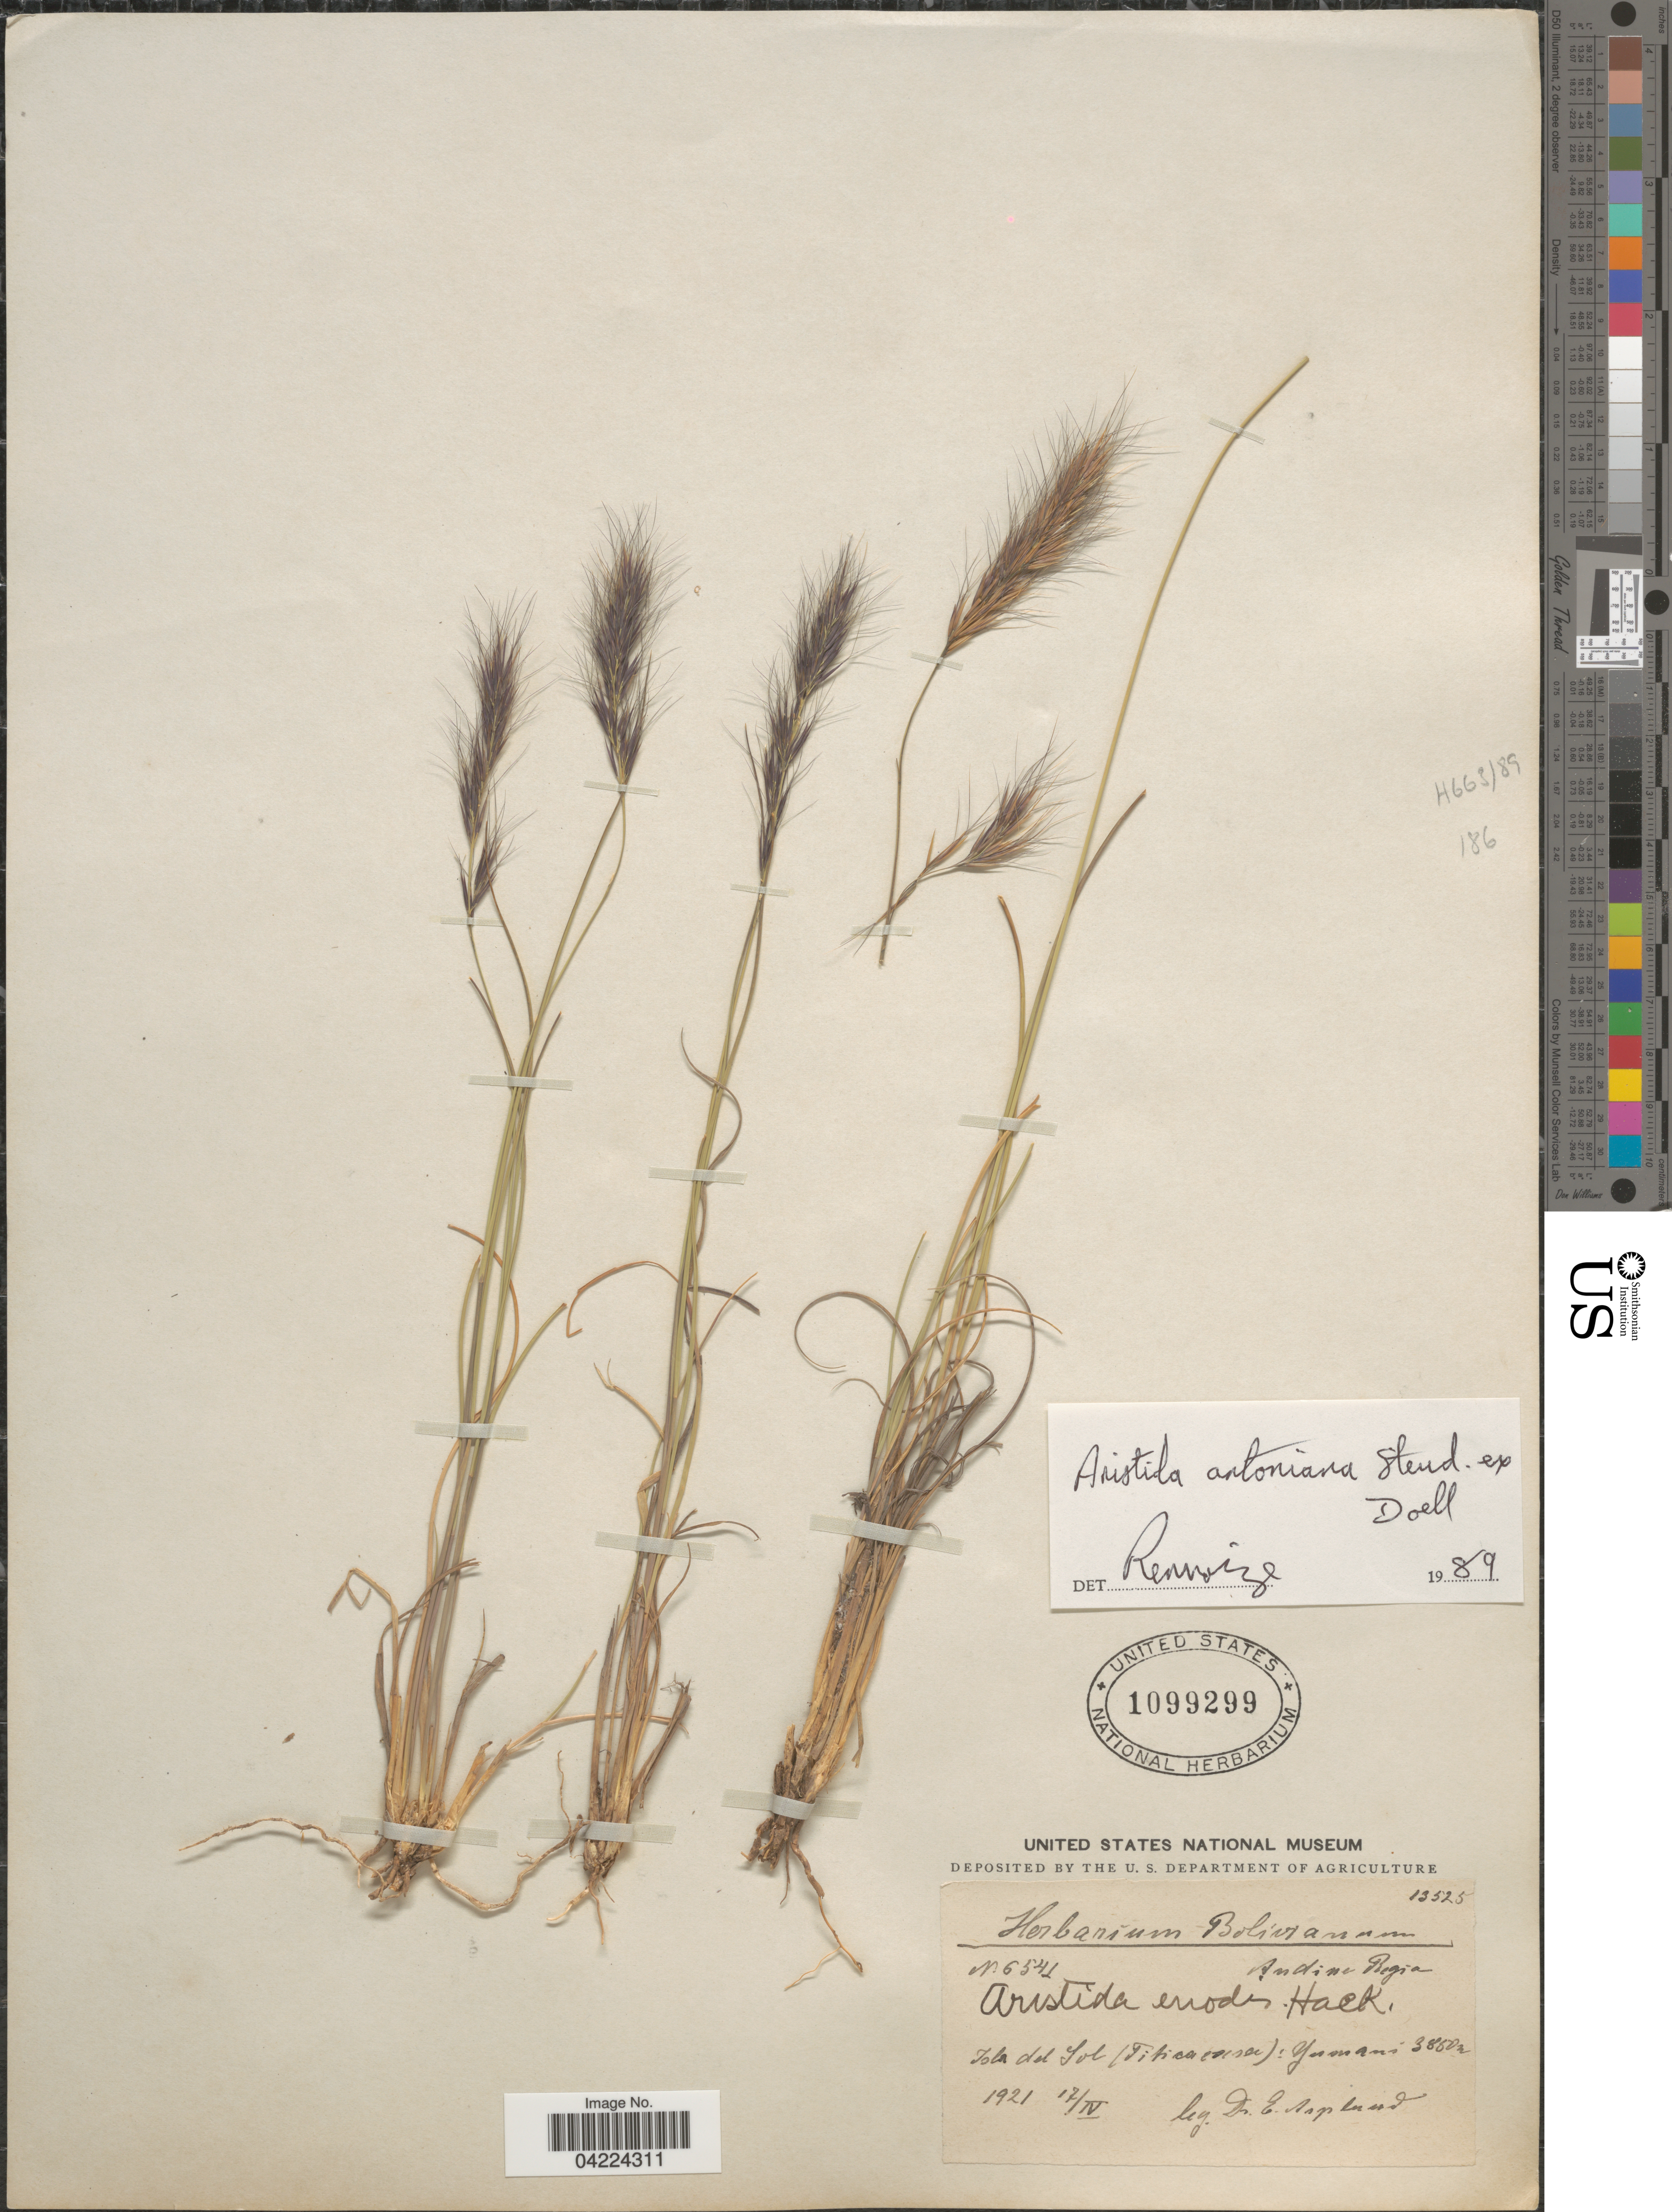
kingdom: Plantae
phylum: Tracheophyta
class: Liliopsida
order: Poales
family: Poaceae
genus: Aristida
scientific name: Aristida antoniana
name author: Steud. ex Henr.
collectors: E. Asplund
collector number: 6541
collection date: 1921-04-17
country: Bolivia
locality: Andine Regio. Isla del Sol (Titicacasee): Yumani.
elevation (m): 3850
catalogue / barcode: US 1099299